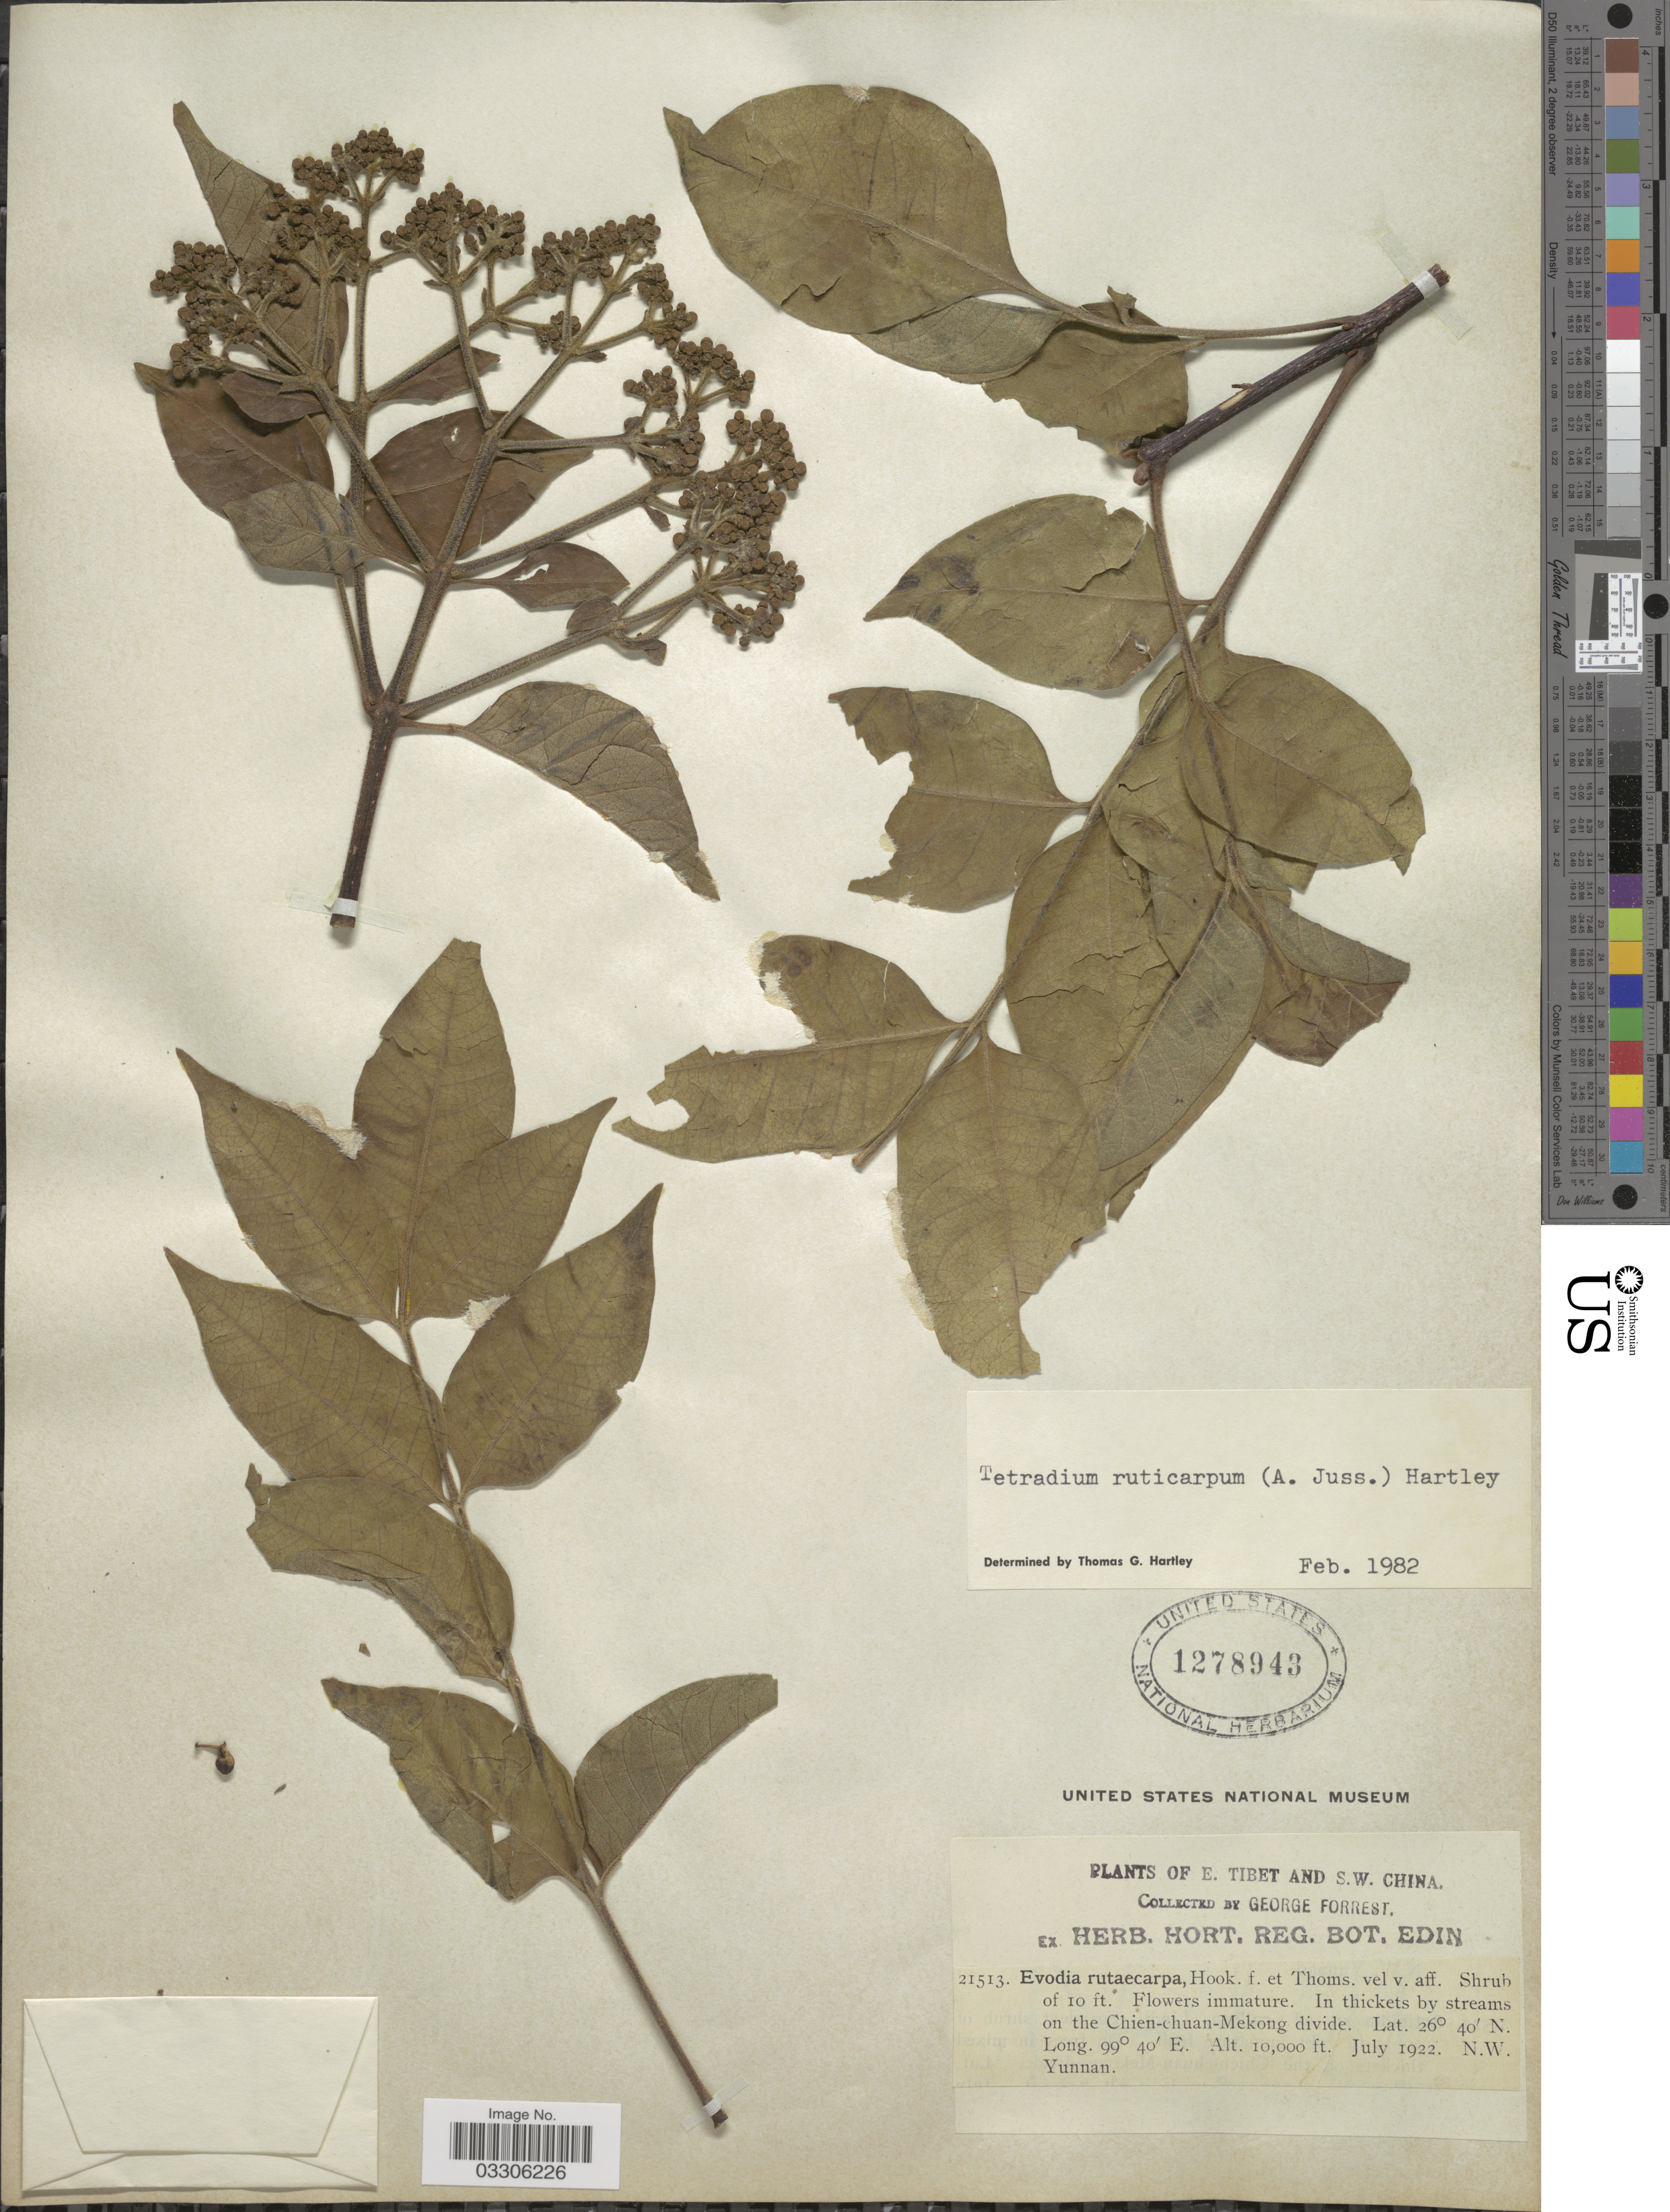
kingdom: Plantae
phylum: Tracheophyta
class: Magnoliopsida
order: Sapindales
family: Rutaceae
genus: Tetradium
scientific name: Tetradium ruticarpum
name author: (A. Juss.) T.G. Hartley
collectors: G. Forrest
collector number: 21513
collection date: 1922-07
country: China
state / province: Yunnan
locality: S. W. China. On the Chien-chuan-Mekong divide. N. W. Yunnan.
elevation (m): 3048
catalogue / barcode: US 1278943